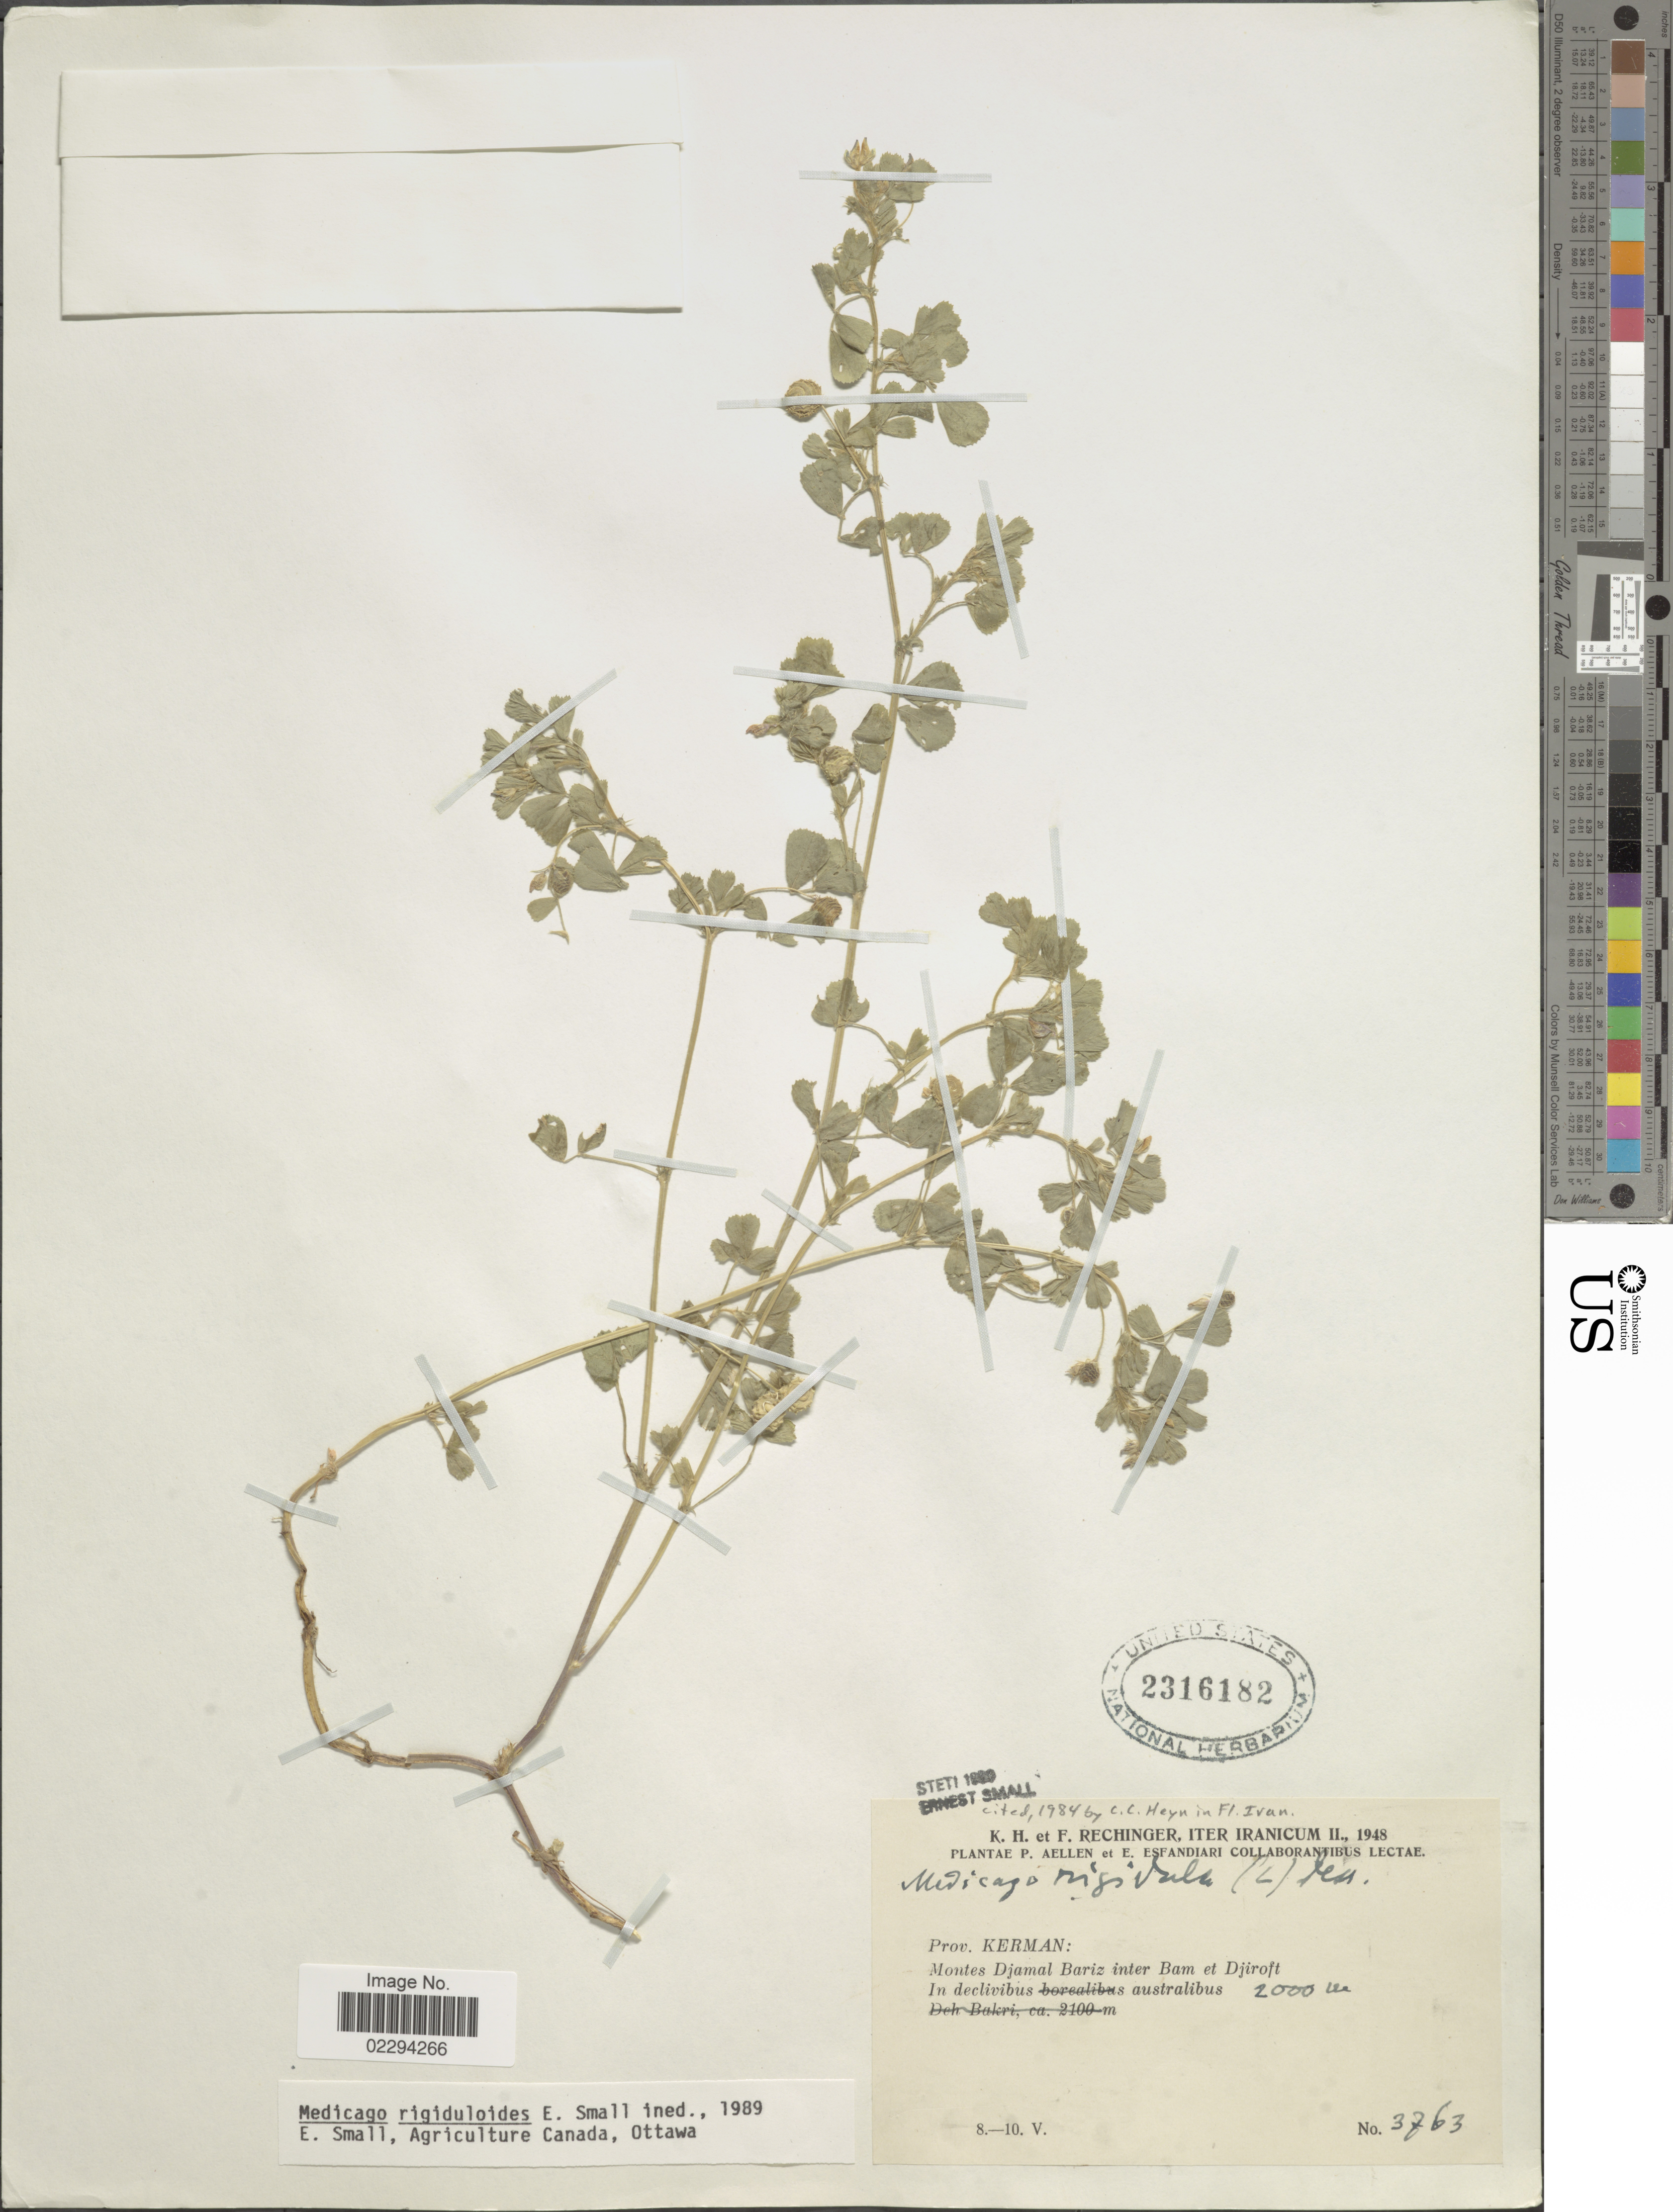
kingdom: Plantae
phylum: Tracheophyta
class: Magnoliopsida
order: Fabales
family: Fabaceae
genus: Medicago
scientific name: Medicago rigiduloides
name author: Small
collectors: K. H. Rechinger, F. Rechinger, P. Aellen & E. Esfandiari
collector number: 3763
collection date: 1948-05-08/1948-05-10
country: Iran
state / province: Kerman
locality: Montes Djamal Bariz inter Bam et Djiroft, in declivibus australibus.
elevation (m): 2000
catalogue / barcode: US 2316182